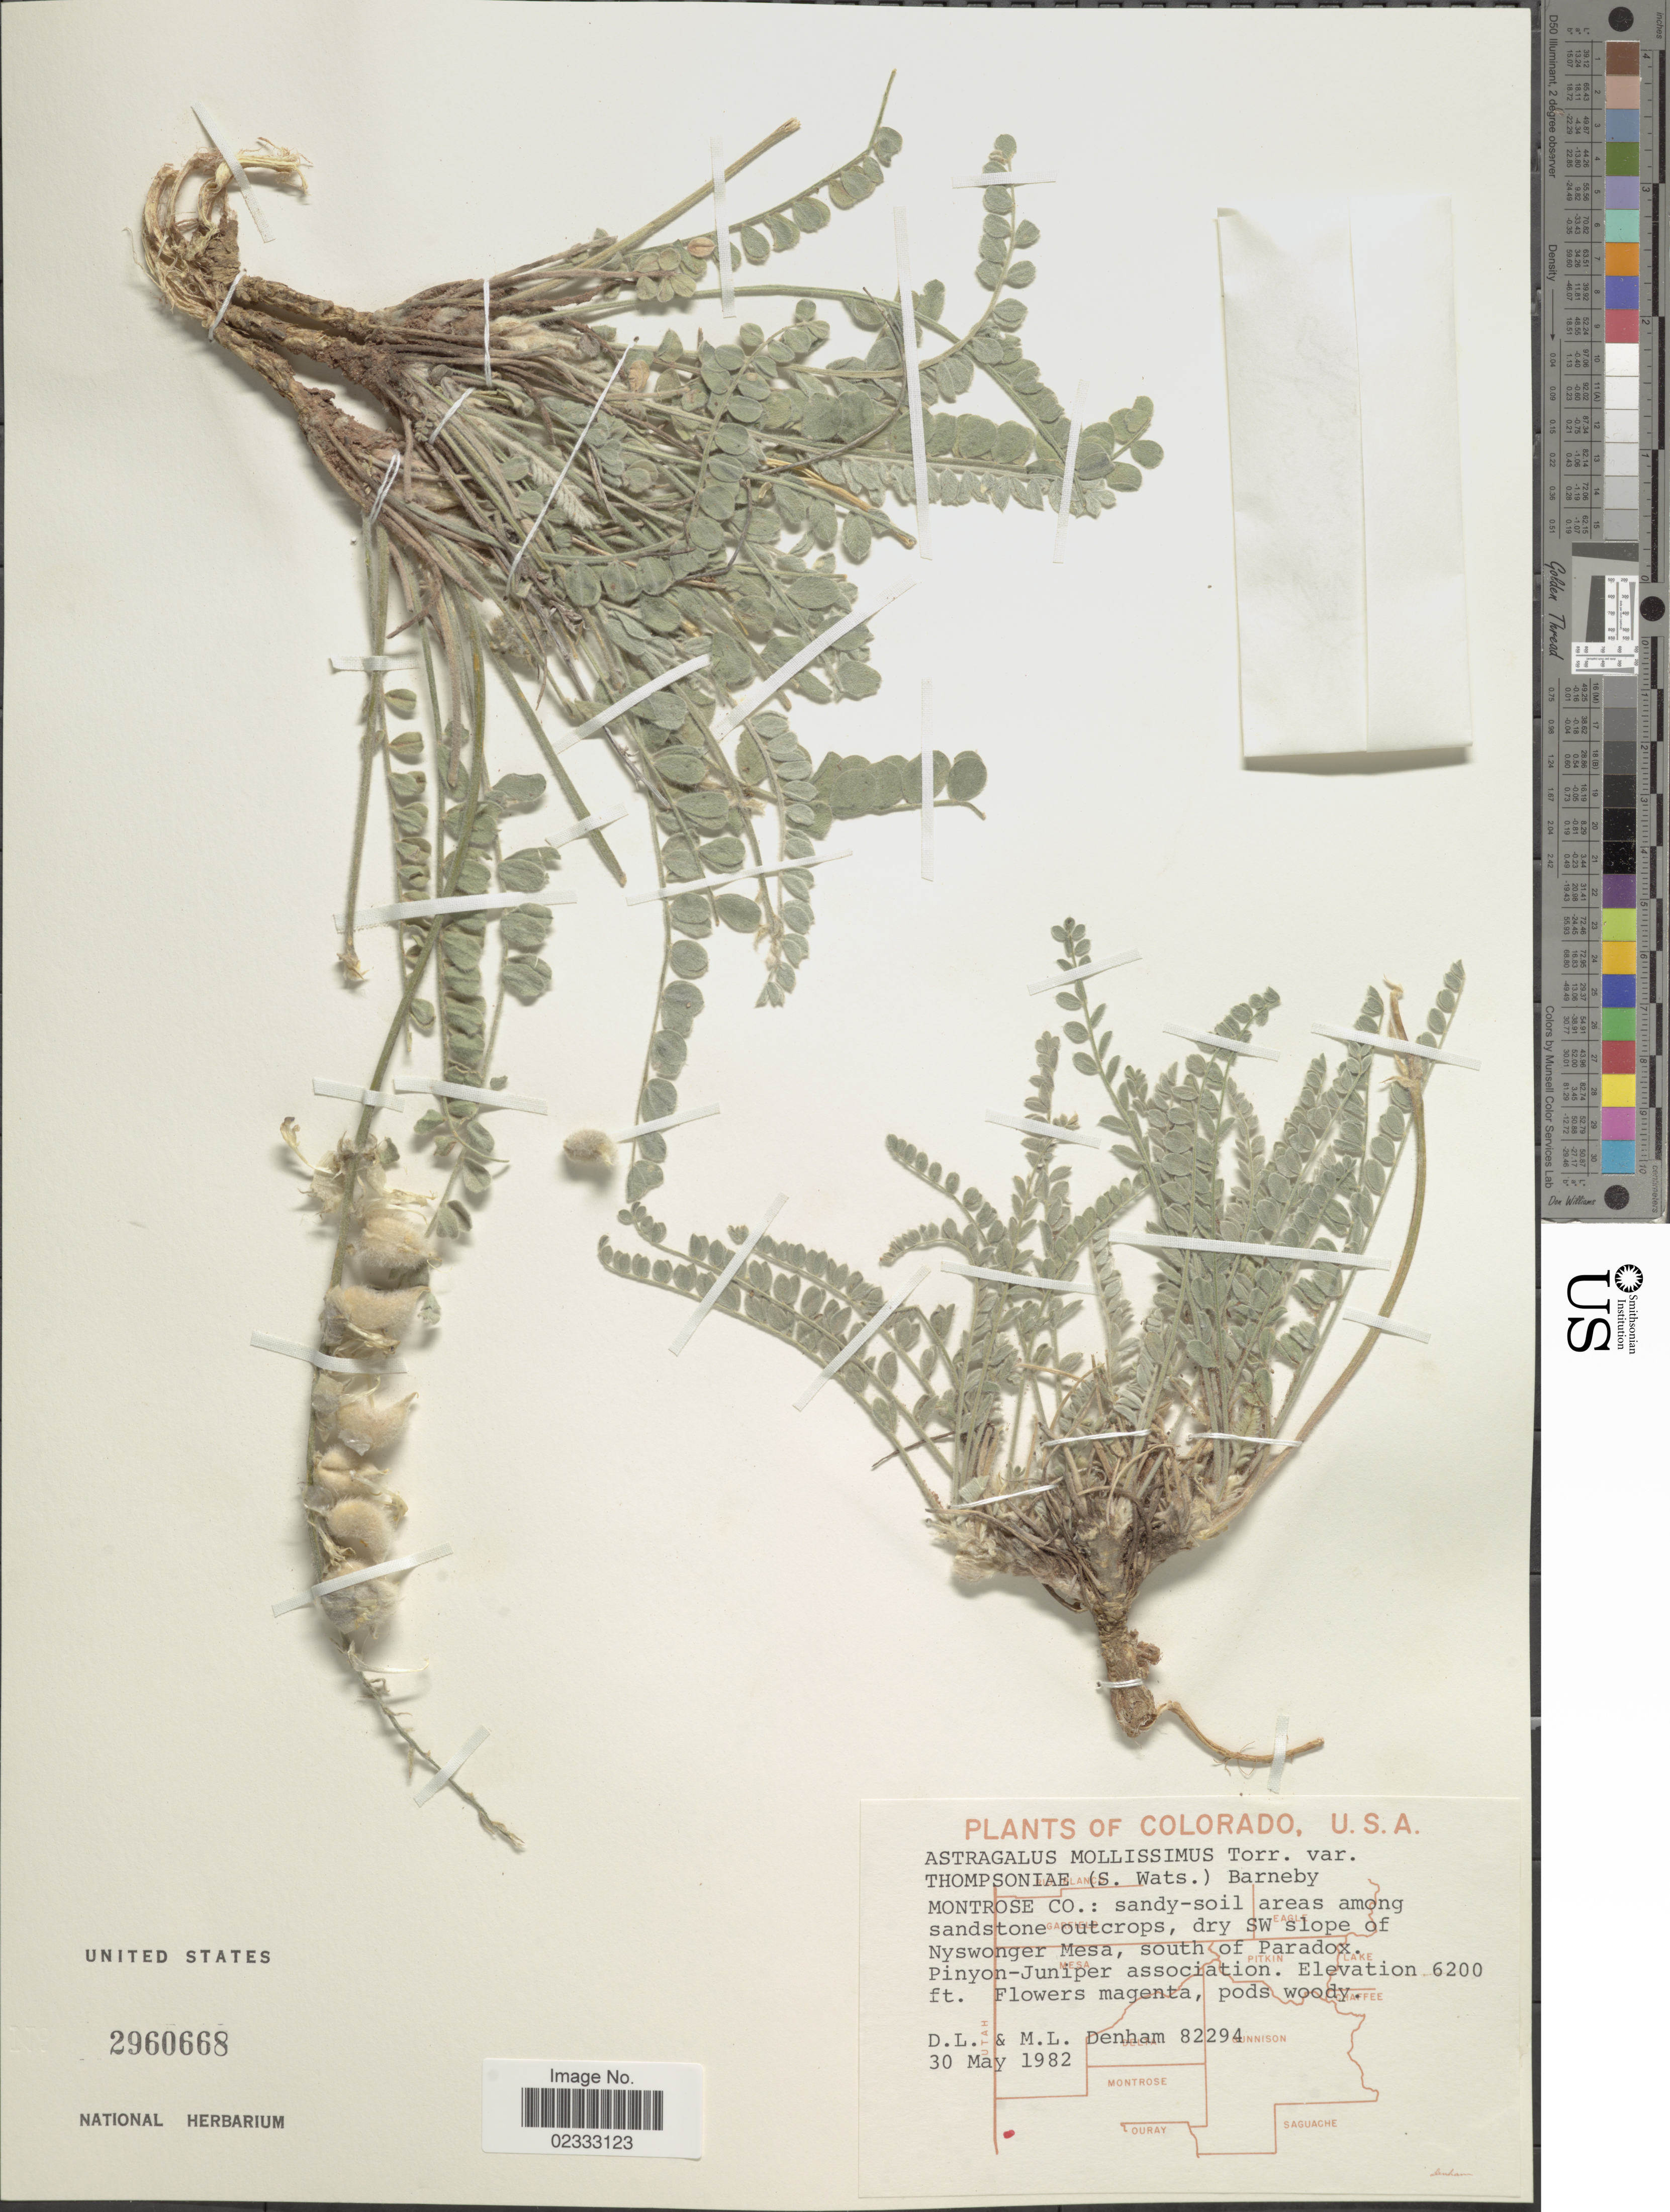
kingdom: Plantae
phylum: Tracheophyta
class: Magnoliopsida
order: Fabales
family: Fabaceae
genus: Astragalus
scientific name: Astragalus mollissimus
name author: Torr.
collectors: D. L. Denham & M. Denham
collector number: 82294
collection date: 1982-05-30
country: United States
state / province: Colorado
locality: Colorado, U.S.A. Montrose Co.: dry SW slope of Nyswonger Mesa, south of Paradox. Pinyon-Juniper association.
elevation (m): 1890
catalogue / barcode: US 2960668